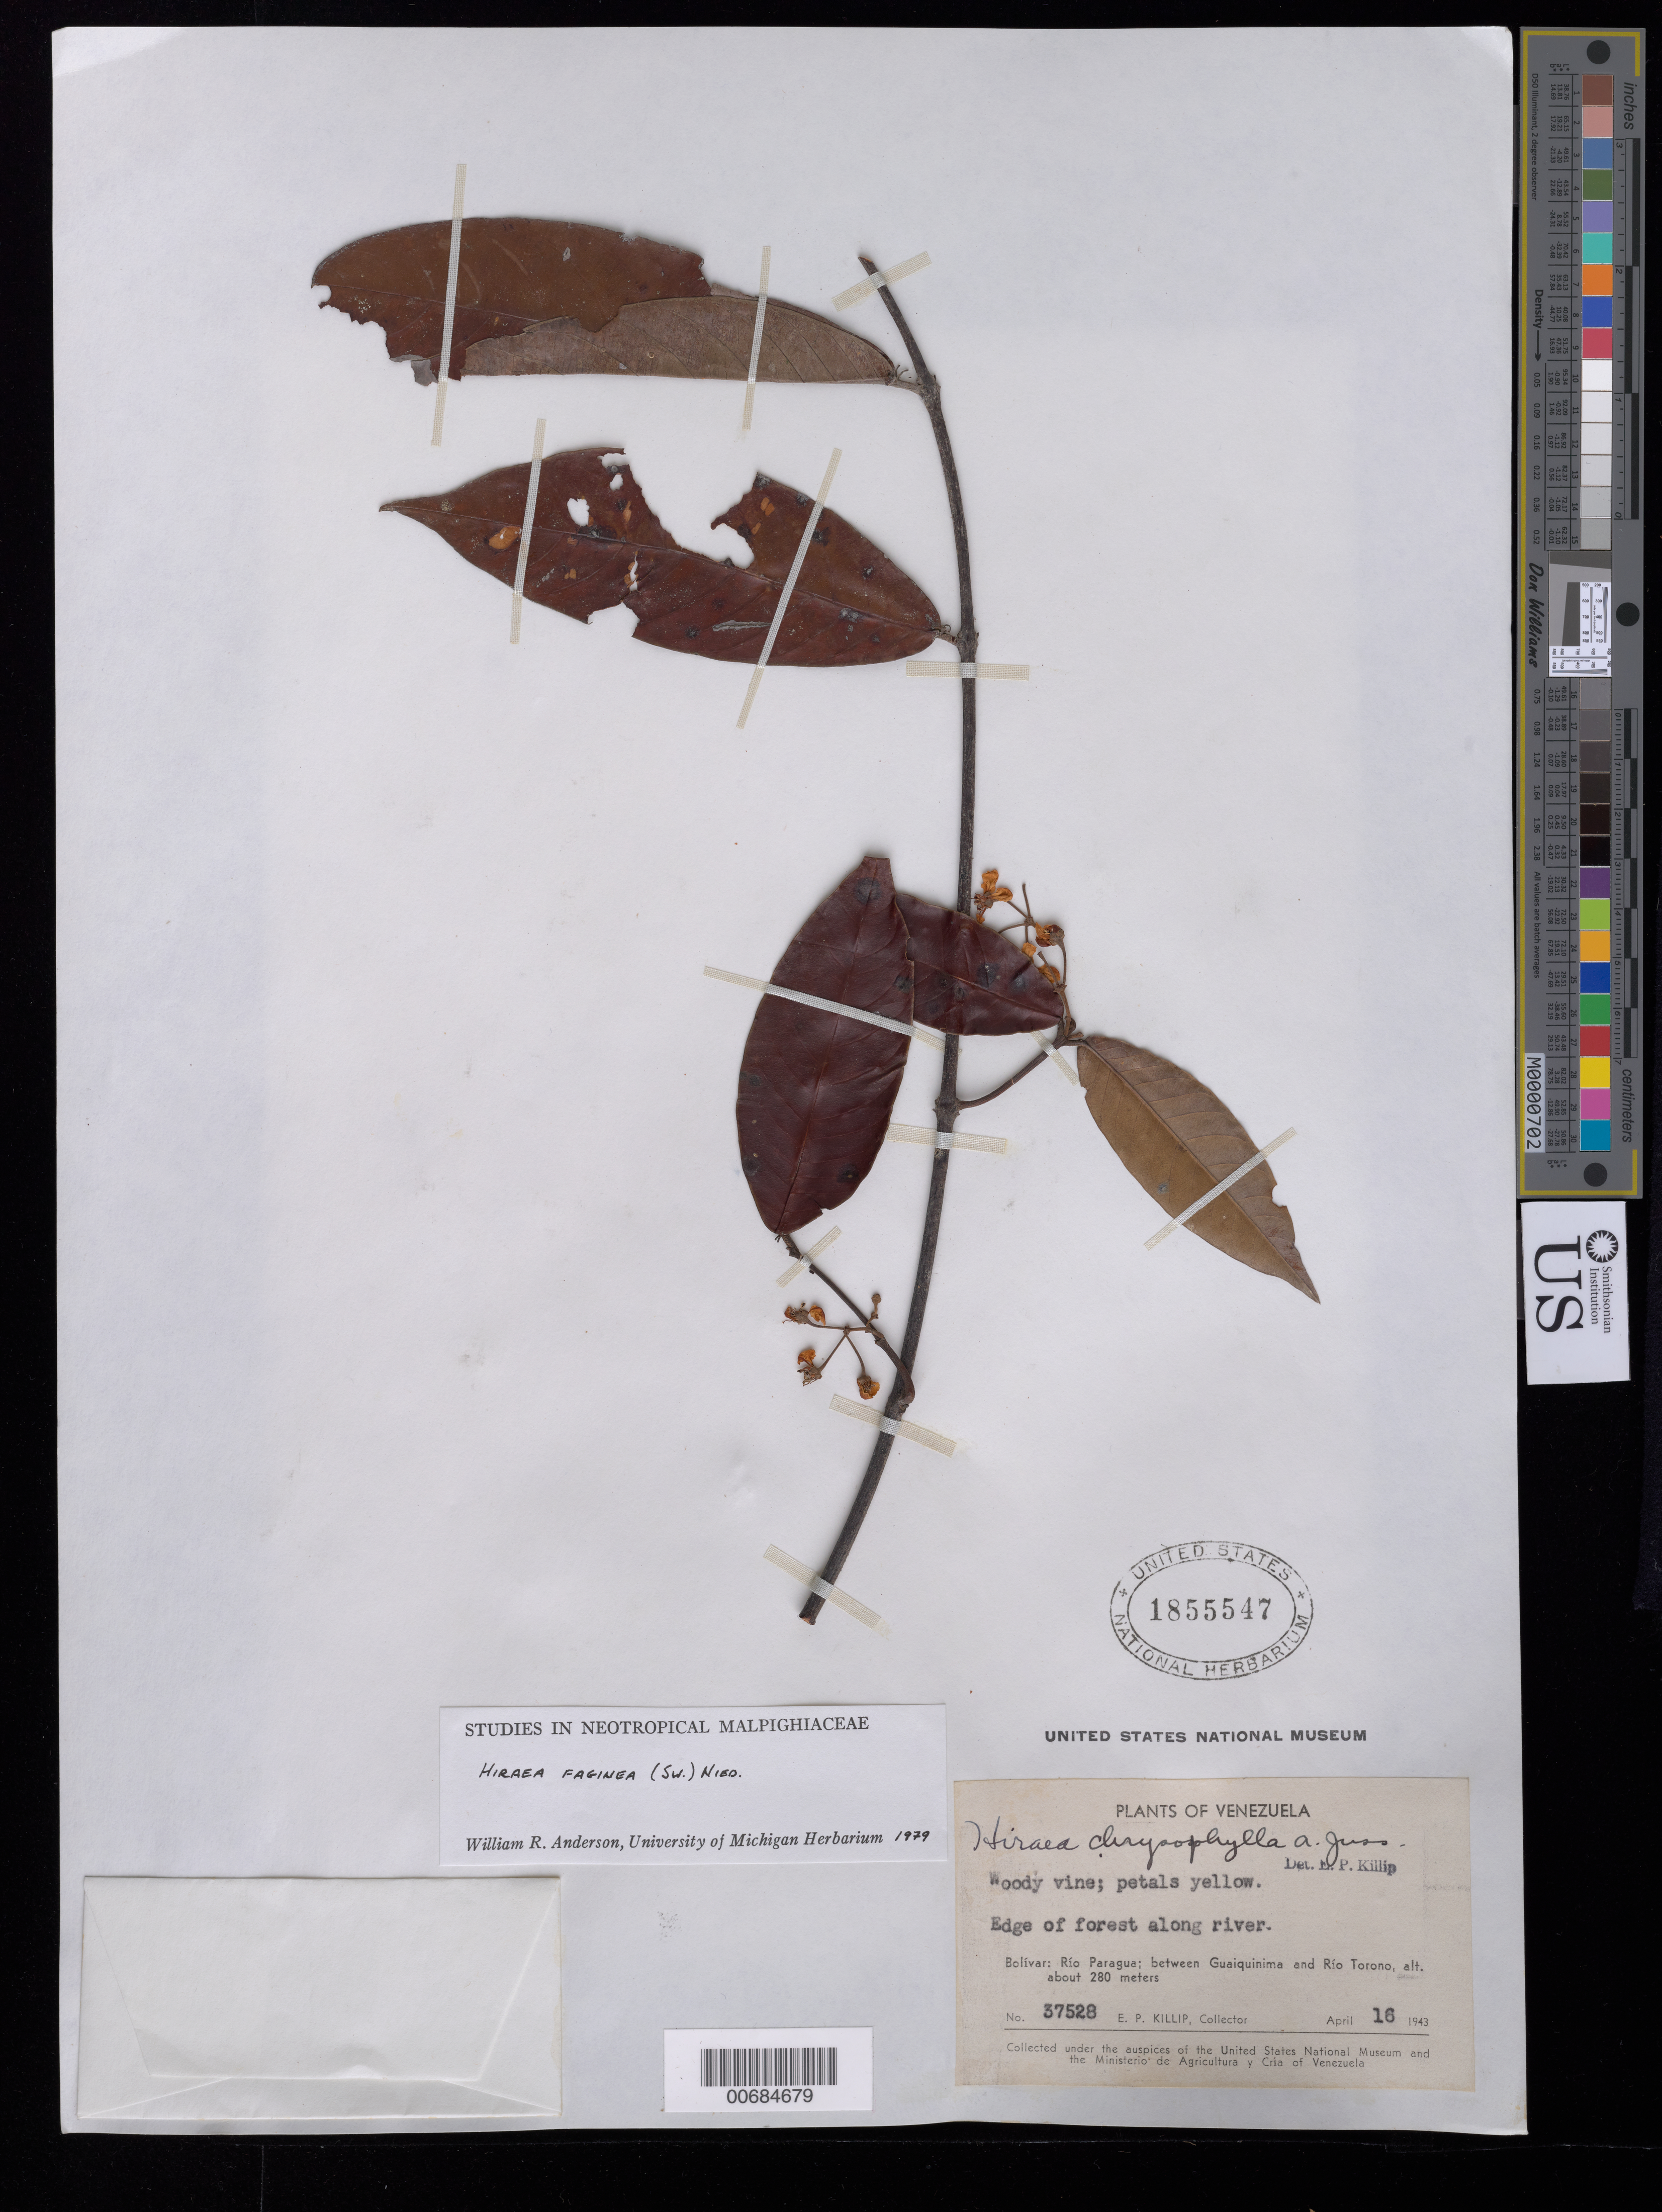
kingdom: Plantae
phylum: Tracheophyta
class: Magnoliopsida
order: Malpighiales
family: Malpighiaceae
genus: Hiraea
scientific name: Hiraea faginea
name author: (Sw.) Nied.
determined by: Anderson, W. R., (MICH), University of Michigan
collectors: E. P. Killip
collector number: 37528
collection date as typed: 16-Apr-43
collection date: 1943-04-16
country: Venezuela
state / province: Bolívar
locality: Río Paragua, between Guaiquinima and Río Torono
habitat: Edge of forest, along river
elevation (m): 280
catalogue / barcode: US 1855547